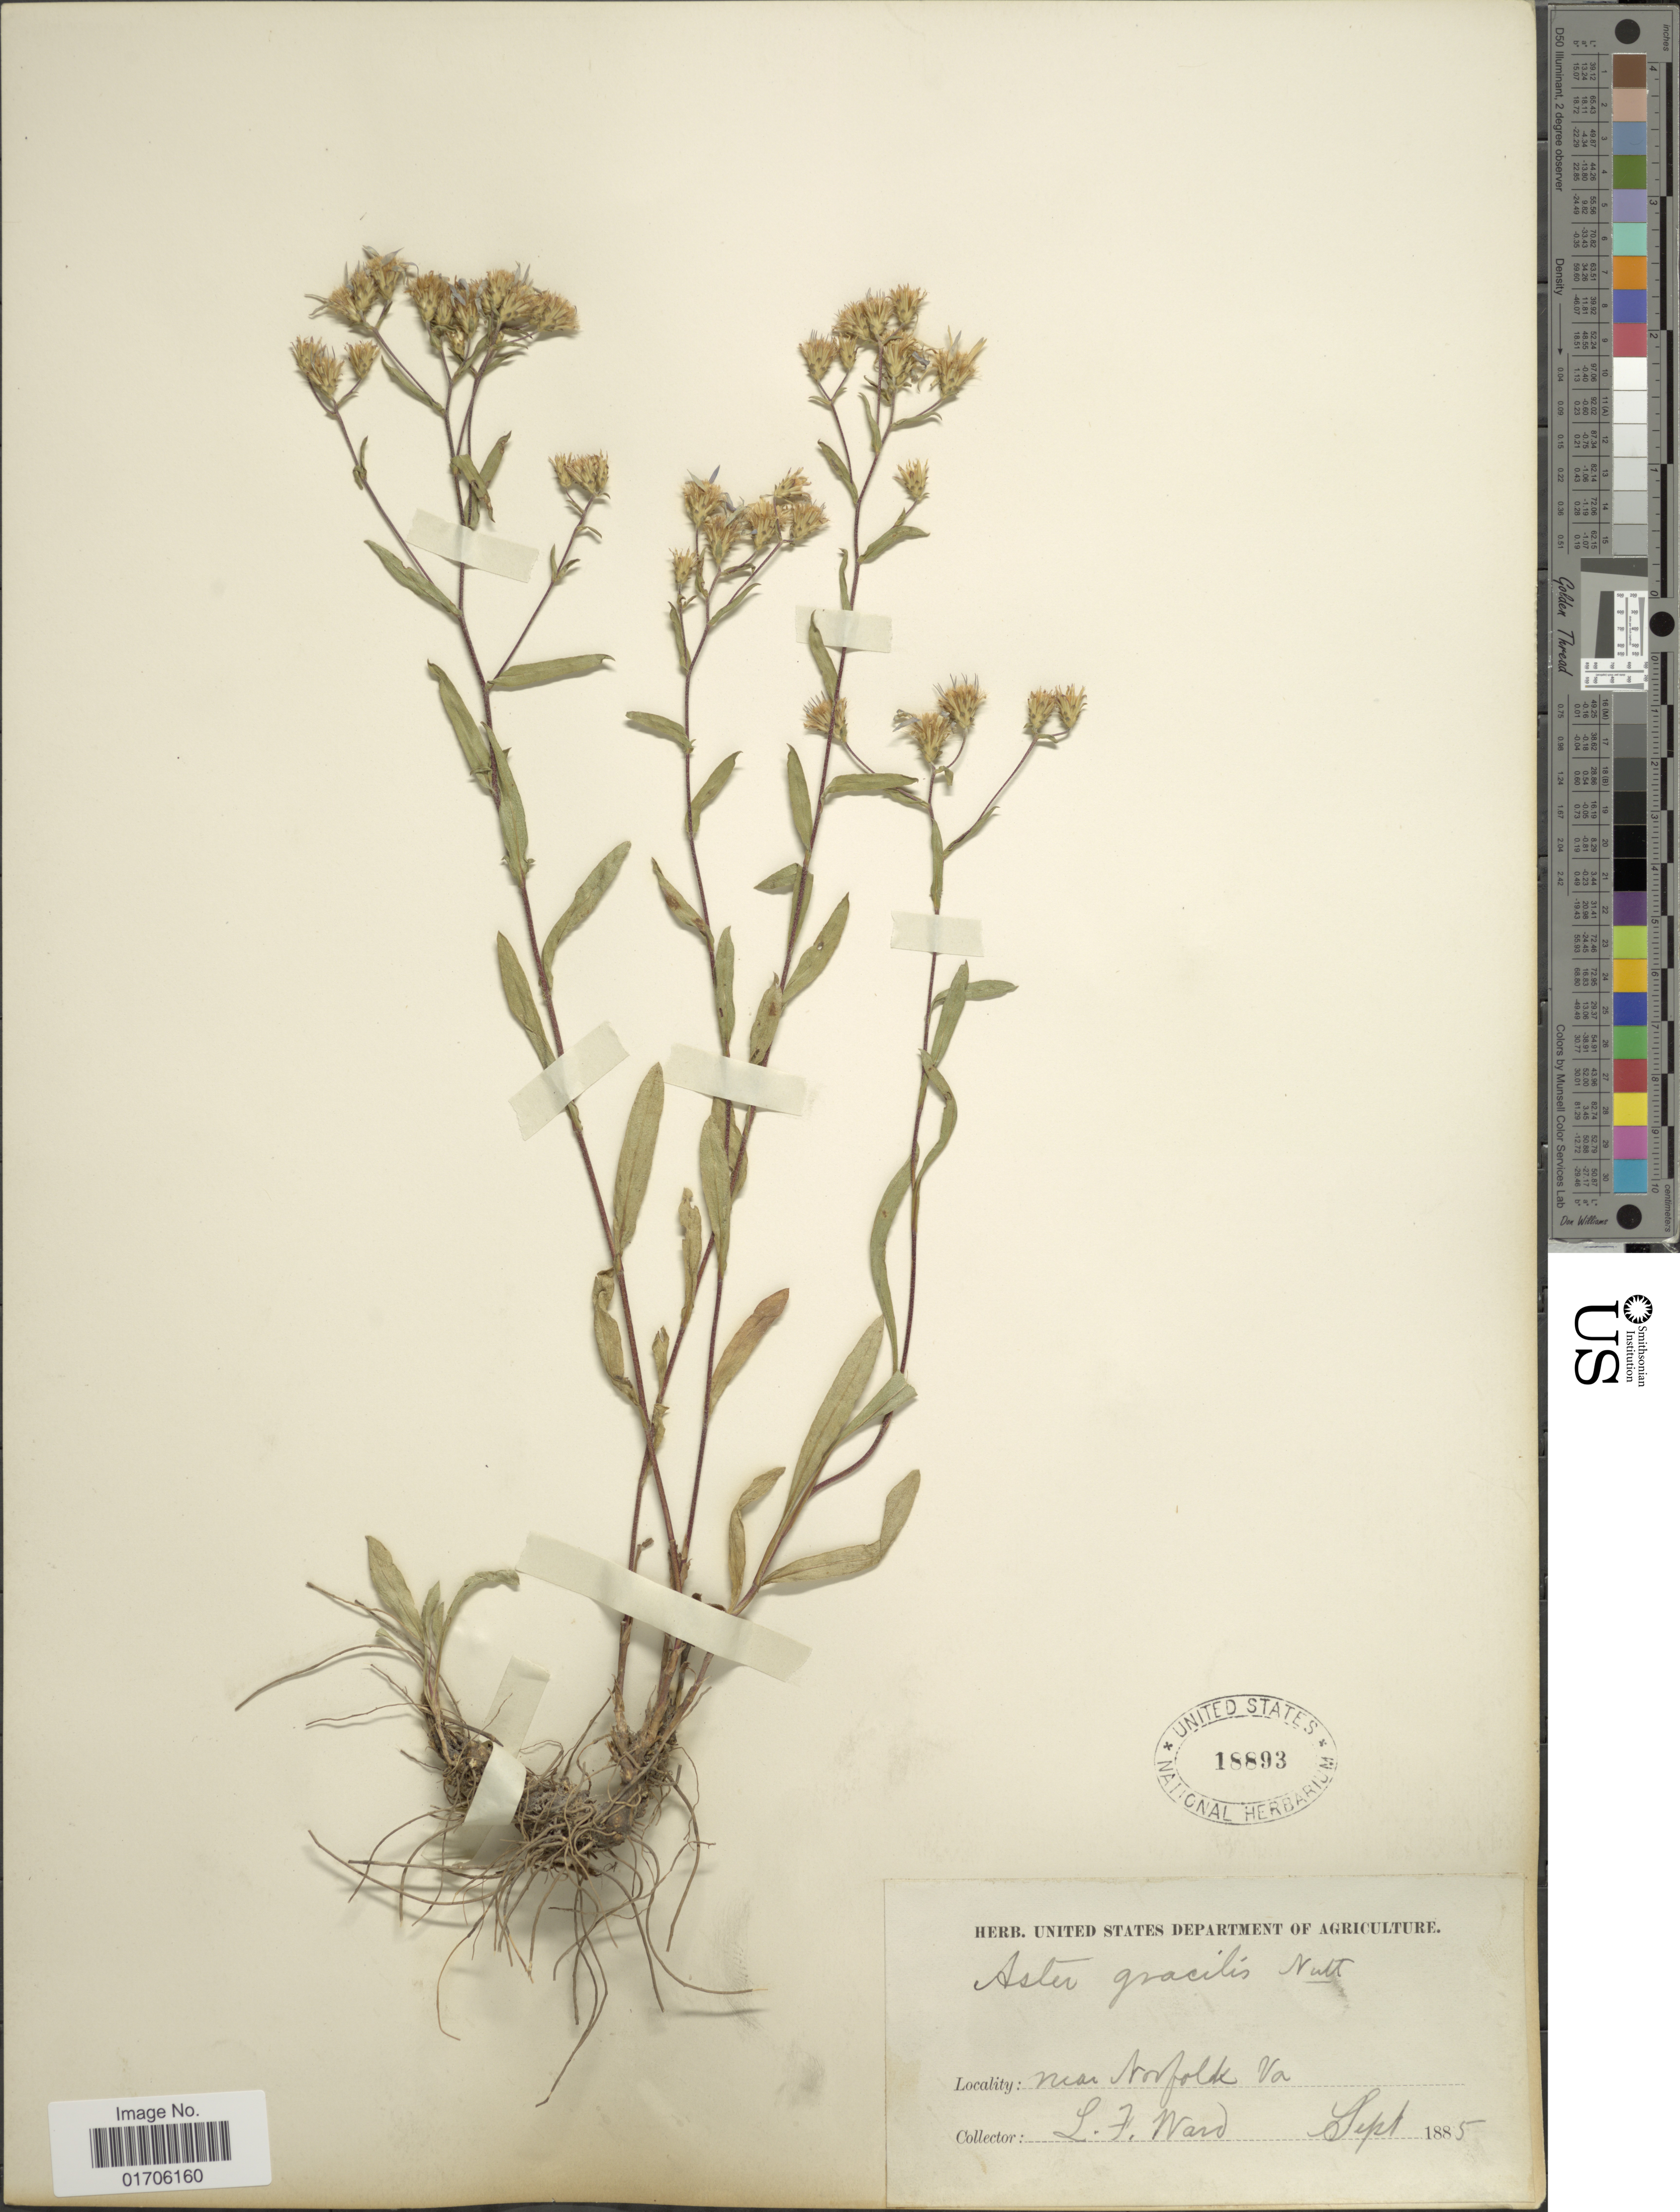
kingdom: Plantae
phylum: Tracheophyta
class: Magnoliopsida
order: Asterales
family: Asteraceae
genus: Eurybia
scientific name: Eurybia compacta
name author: G.L. Nesom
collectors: L. Ward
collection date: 1885-09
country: United States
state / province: Virginia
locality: Near Norfolk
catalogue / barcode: US 18893